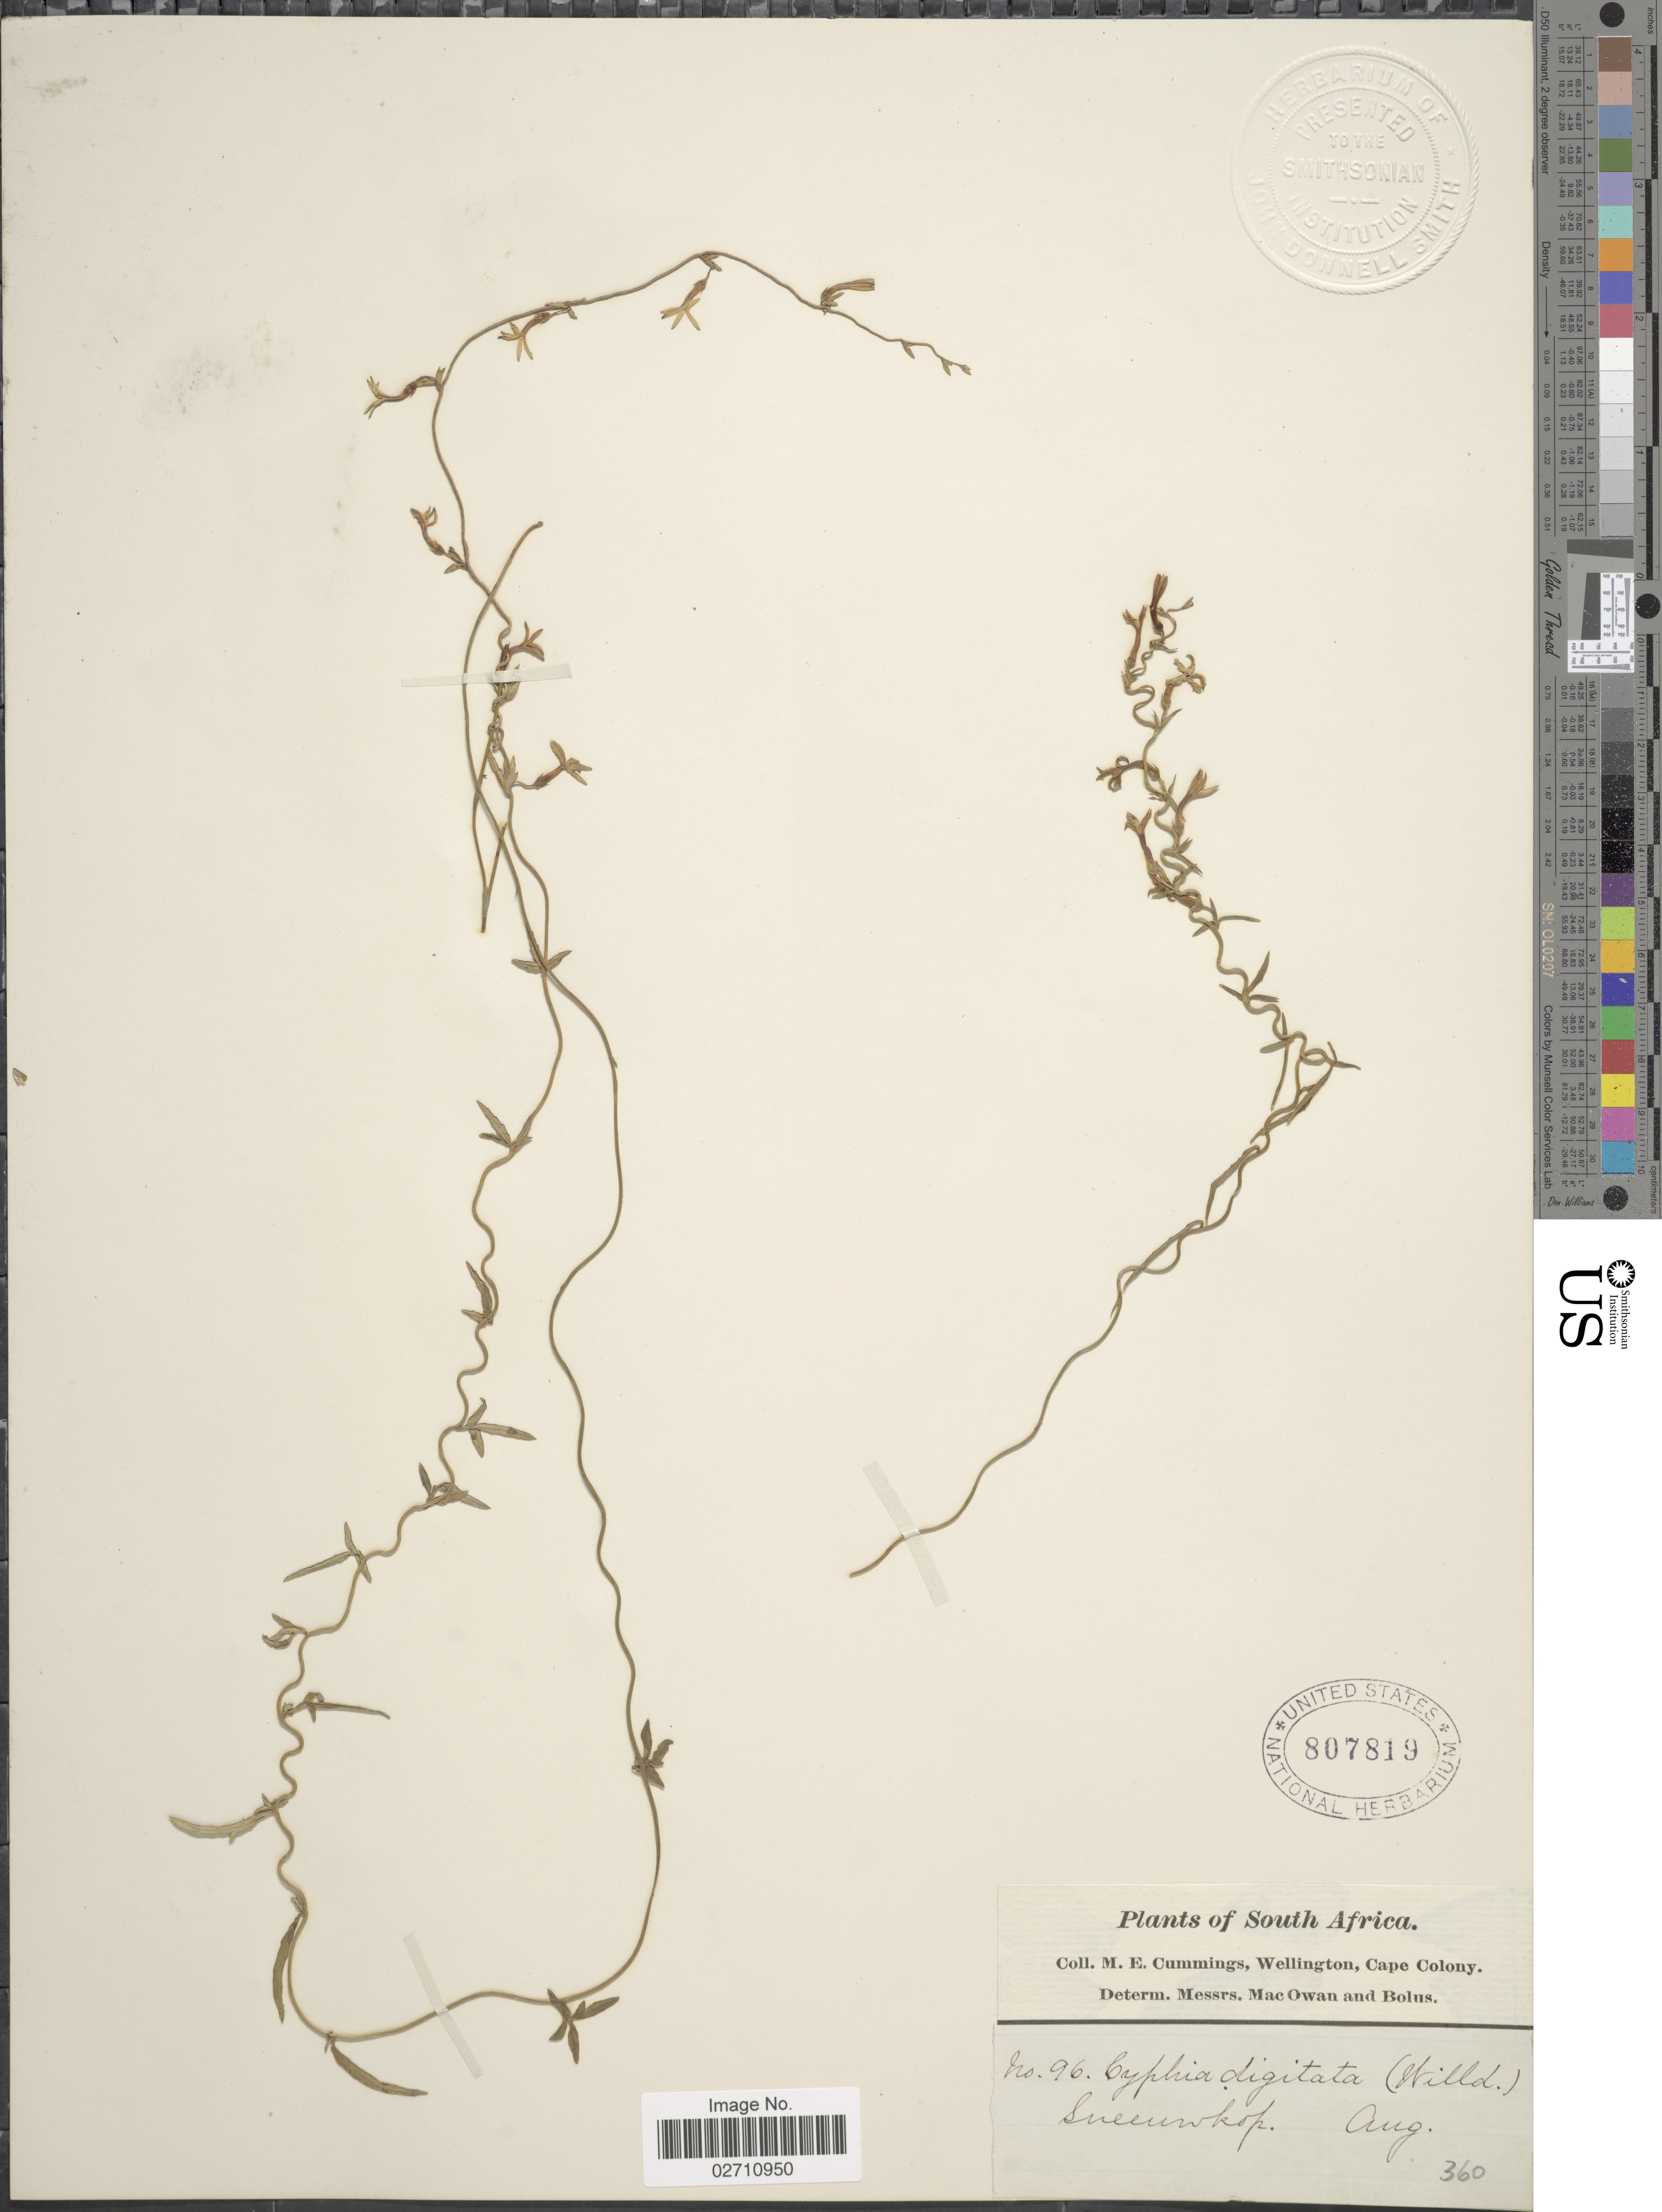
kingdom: Plantae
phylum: Tracheophyta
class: Magnoliopsida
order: Asterales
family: Campanulaceae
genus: Cyphia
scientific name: Cyphia digitata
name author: (Thunb.) Willd.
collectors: M. E. Cummings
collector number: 360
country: South Africa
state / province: Western Cape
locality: Sneeuwkop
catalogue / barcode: US 807819